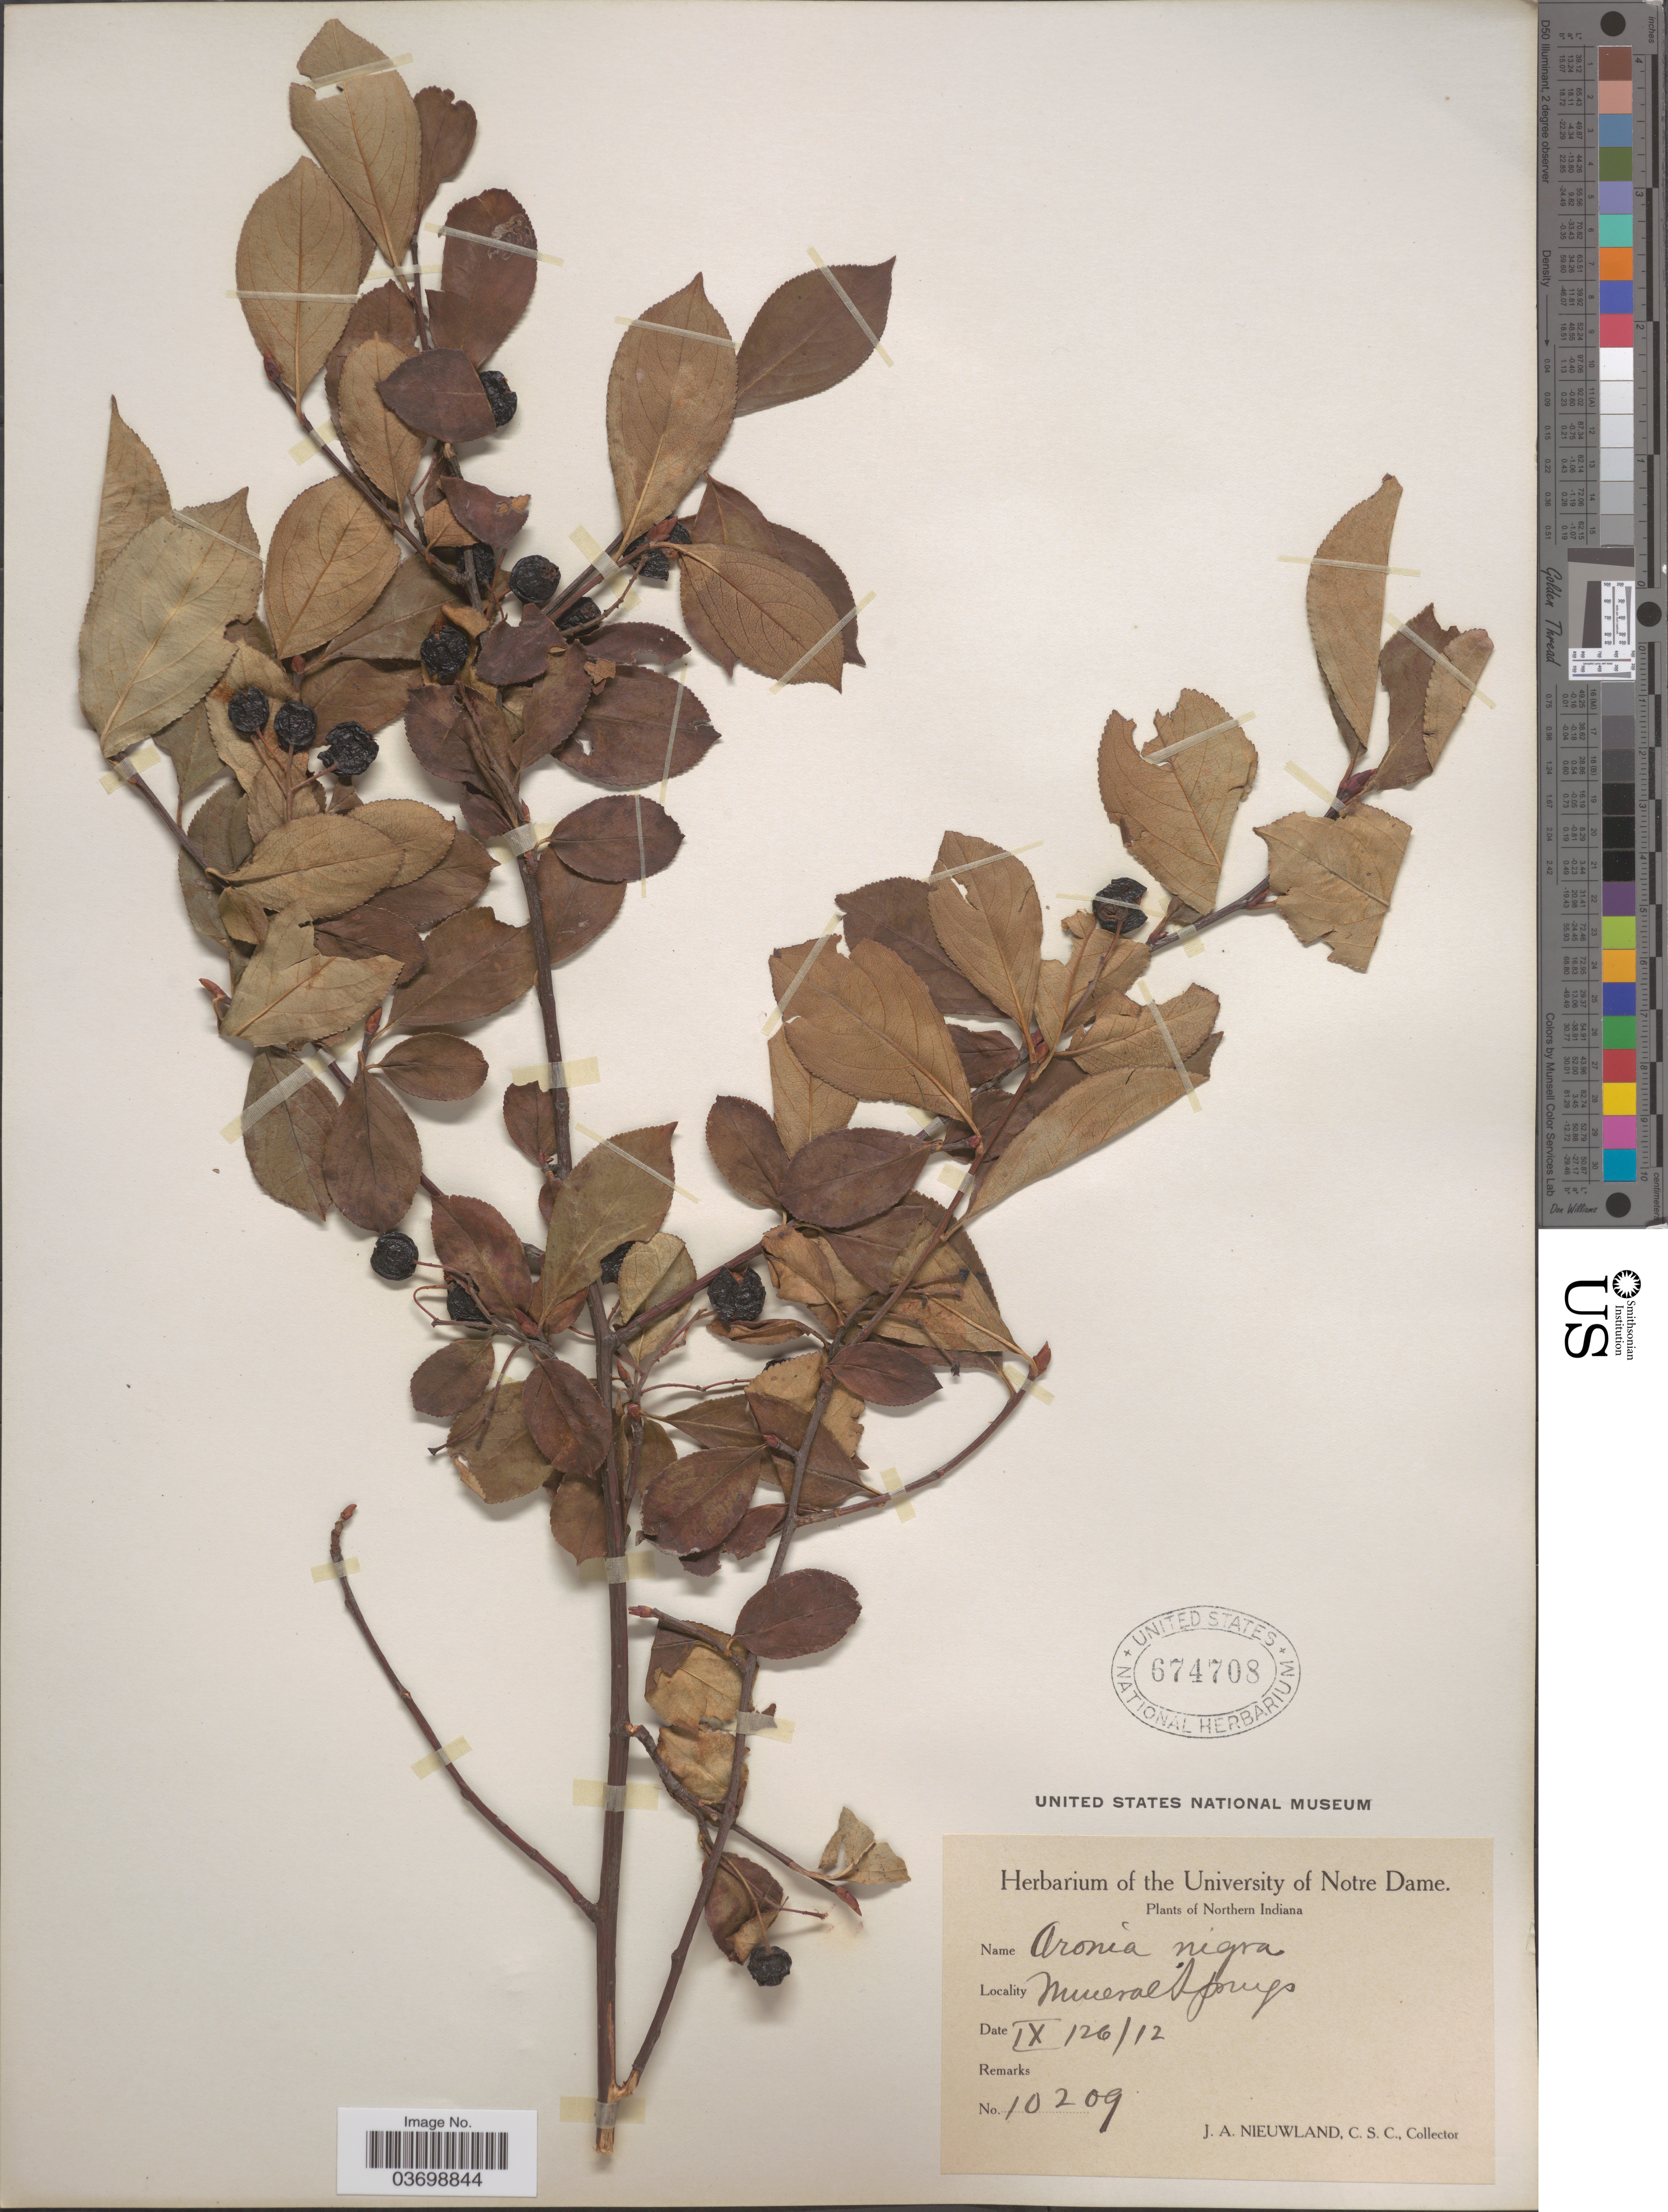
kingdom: Plantae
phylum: Tracheophyta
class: Magnoliopsida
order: Rosales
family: Rosaceae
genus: Aronia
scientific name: Aronia melanocarpa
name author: (Michx.) Elliott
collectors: J. A. Nieuwland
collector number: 10209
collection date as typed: Transcribed d/m/y: 26/9/12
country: United States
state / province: Indiana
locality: Northern Indiana. Mineral Springs.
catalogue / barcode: US 674708